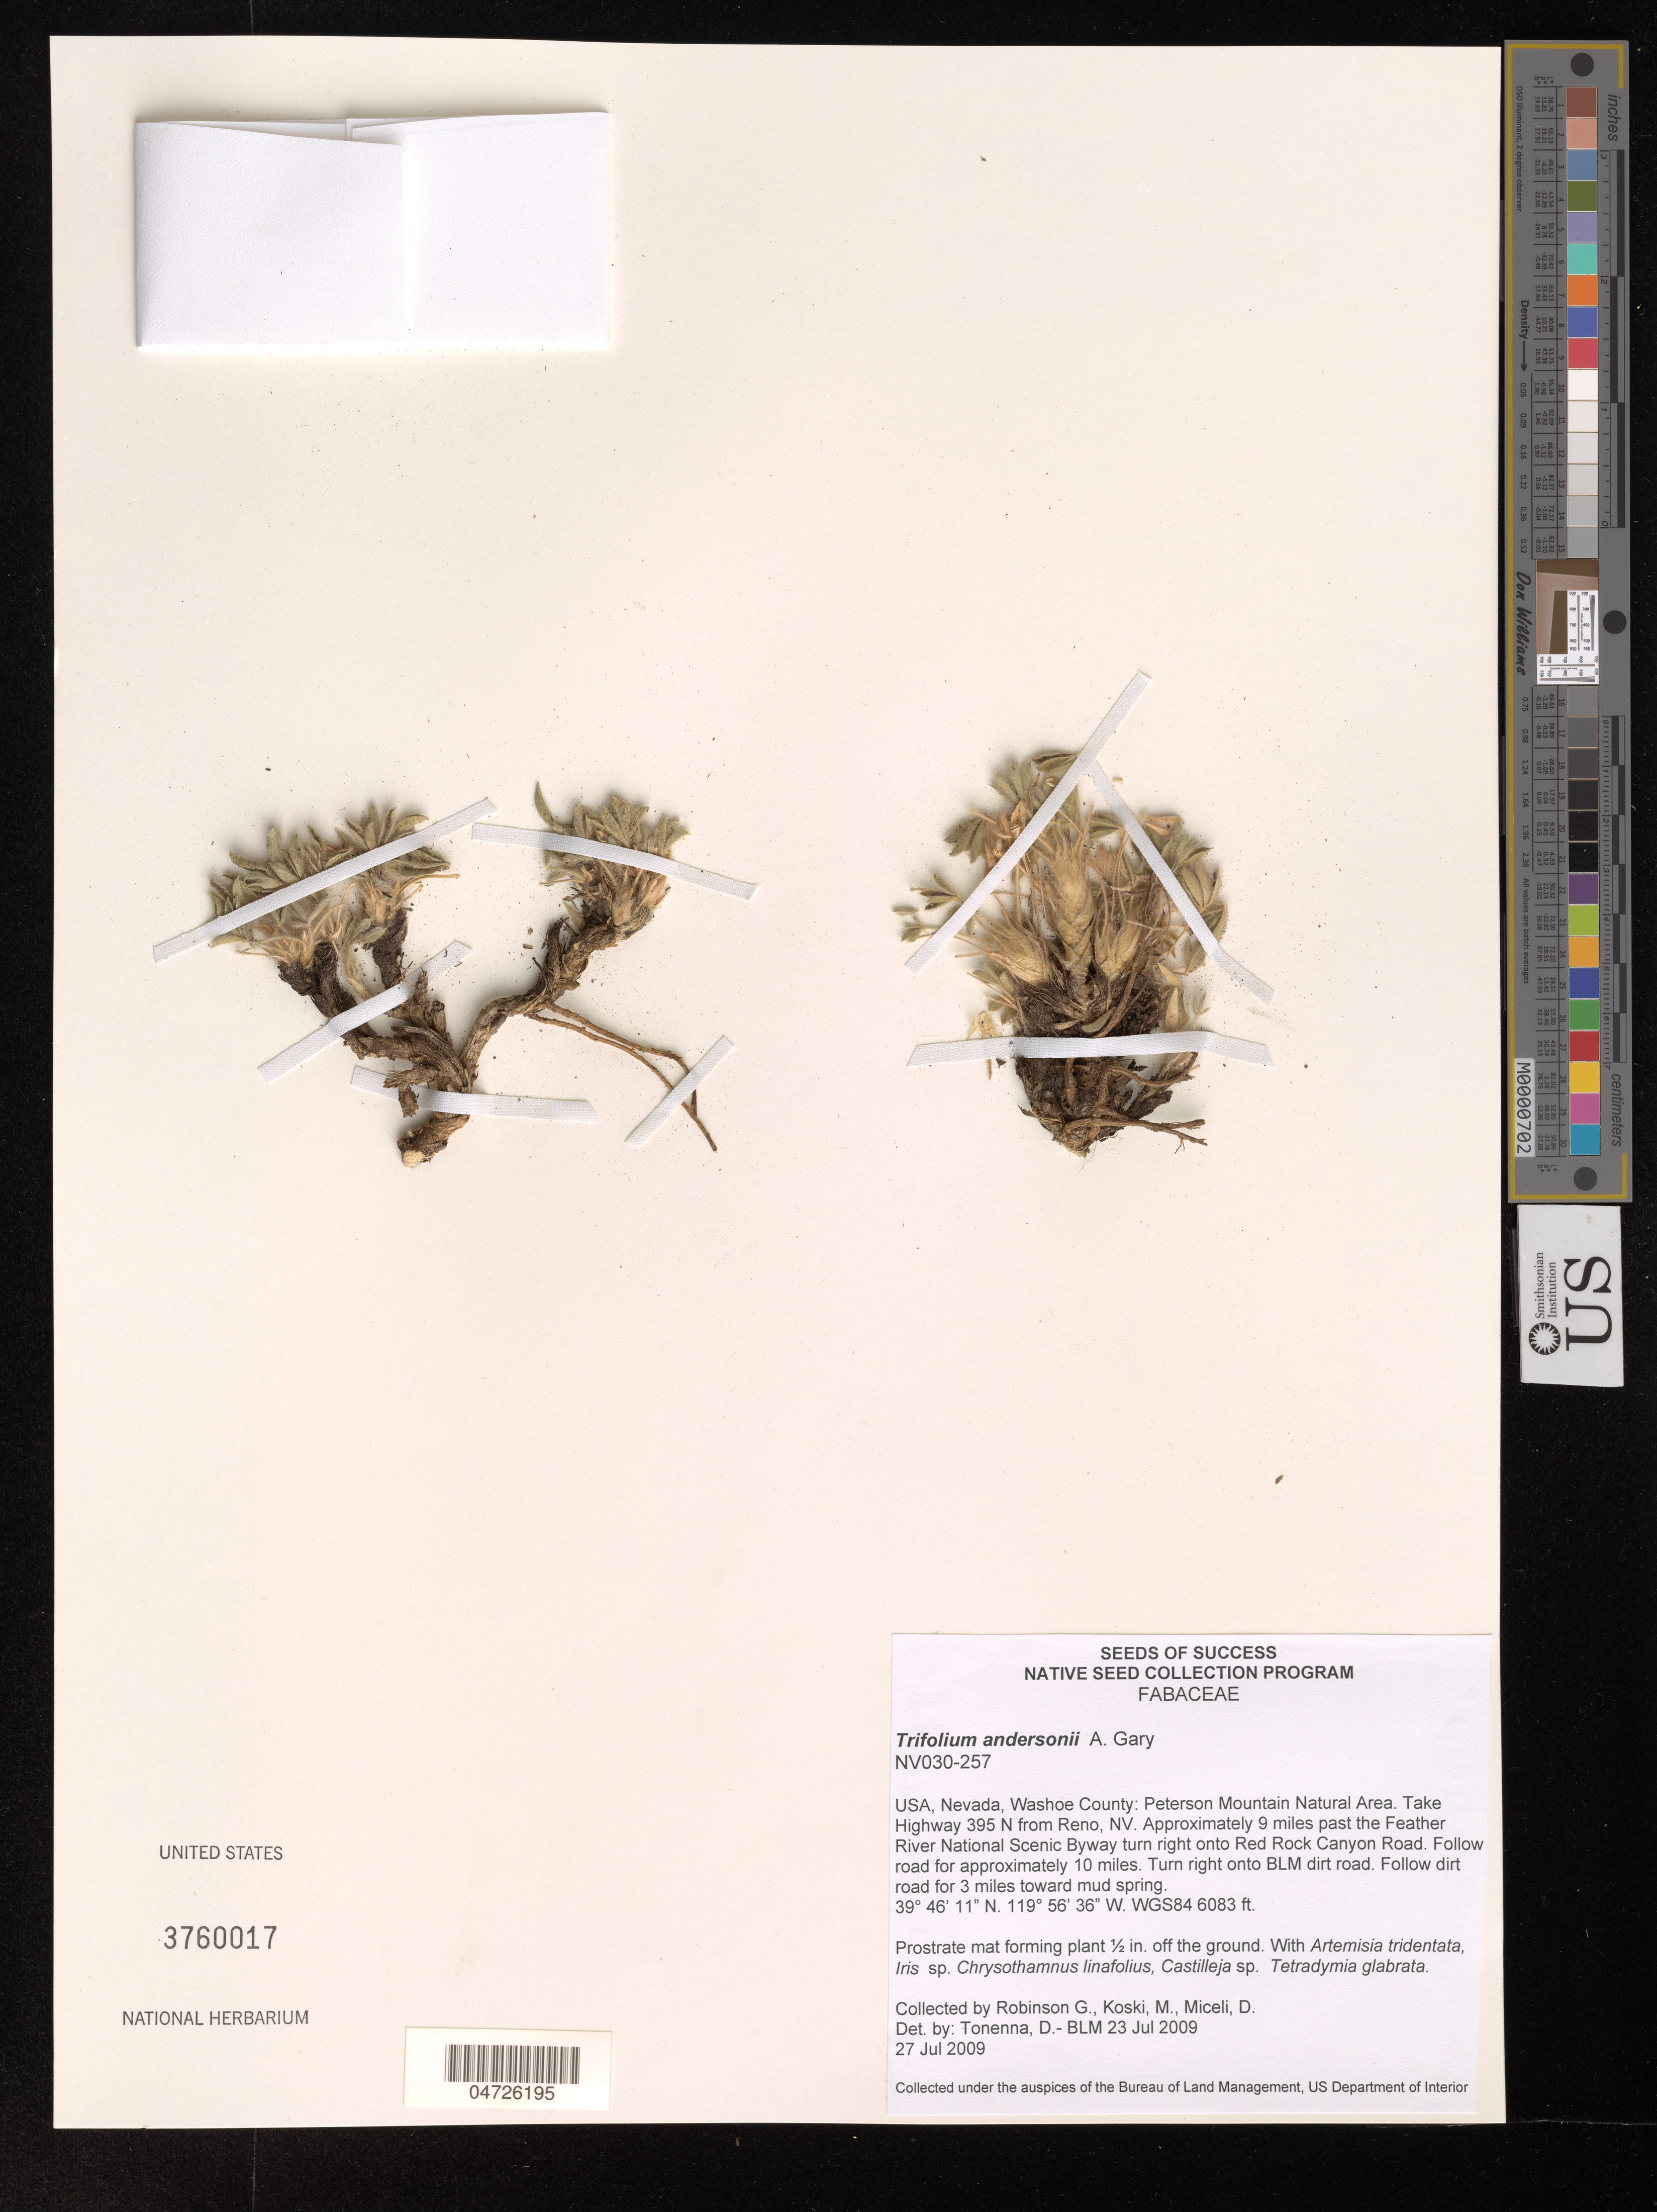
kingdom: Plantae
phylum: Tracheophyta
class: Magnoliopsida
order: Fabales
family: Fabaceae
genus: Trifolium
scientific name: Trifolium andersonii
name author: A. Gray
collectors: G. Robinson, M. Koski & D. Miceli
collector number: NV030-257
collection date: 2009-07-23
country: United States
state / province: Nevada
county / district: Washoe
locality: Washoe County: Peterson Mountain Natural Area. Take Highway 395 N from Reno, NV. Approximately 9 miles past the Feather River National Scenic Byway turn right onto Red Rock Canyon Road. Follow road for approximately 10 miles. Turn right onto BLM dirt road. Follow dirt road for 3 miles toward mud spring. WGS84.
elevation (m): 1854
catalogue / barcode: US 3760017